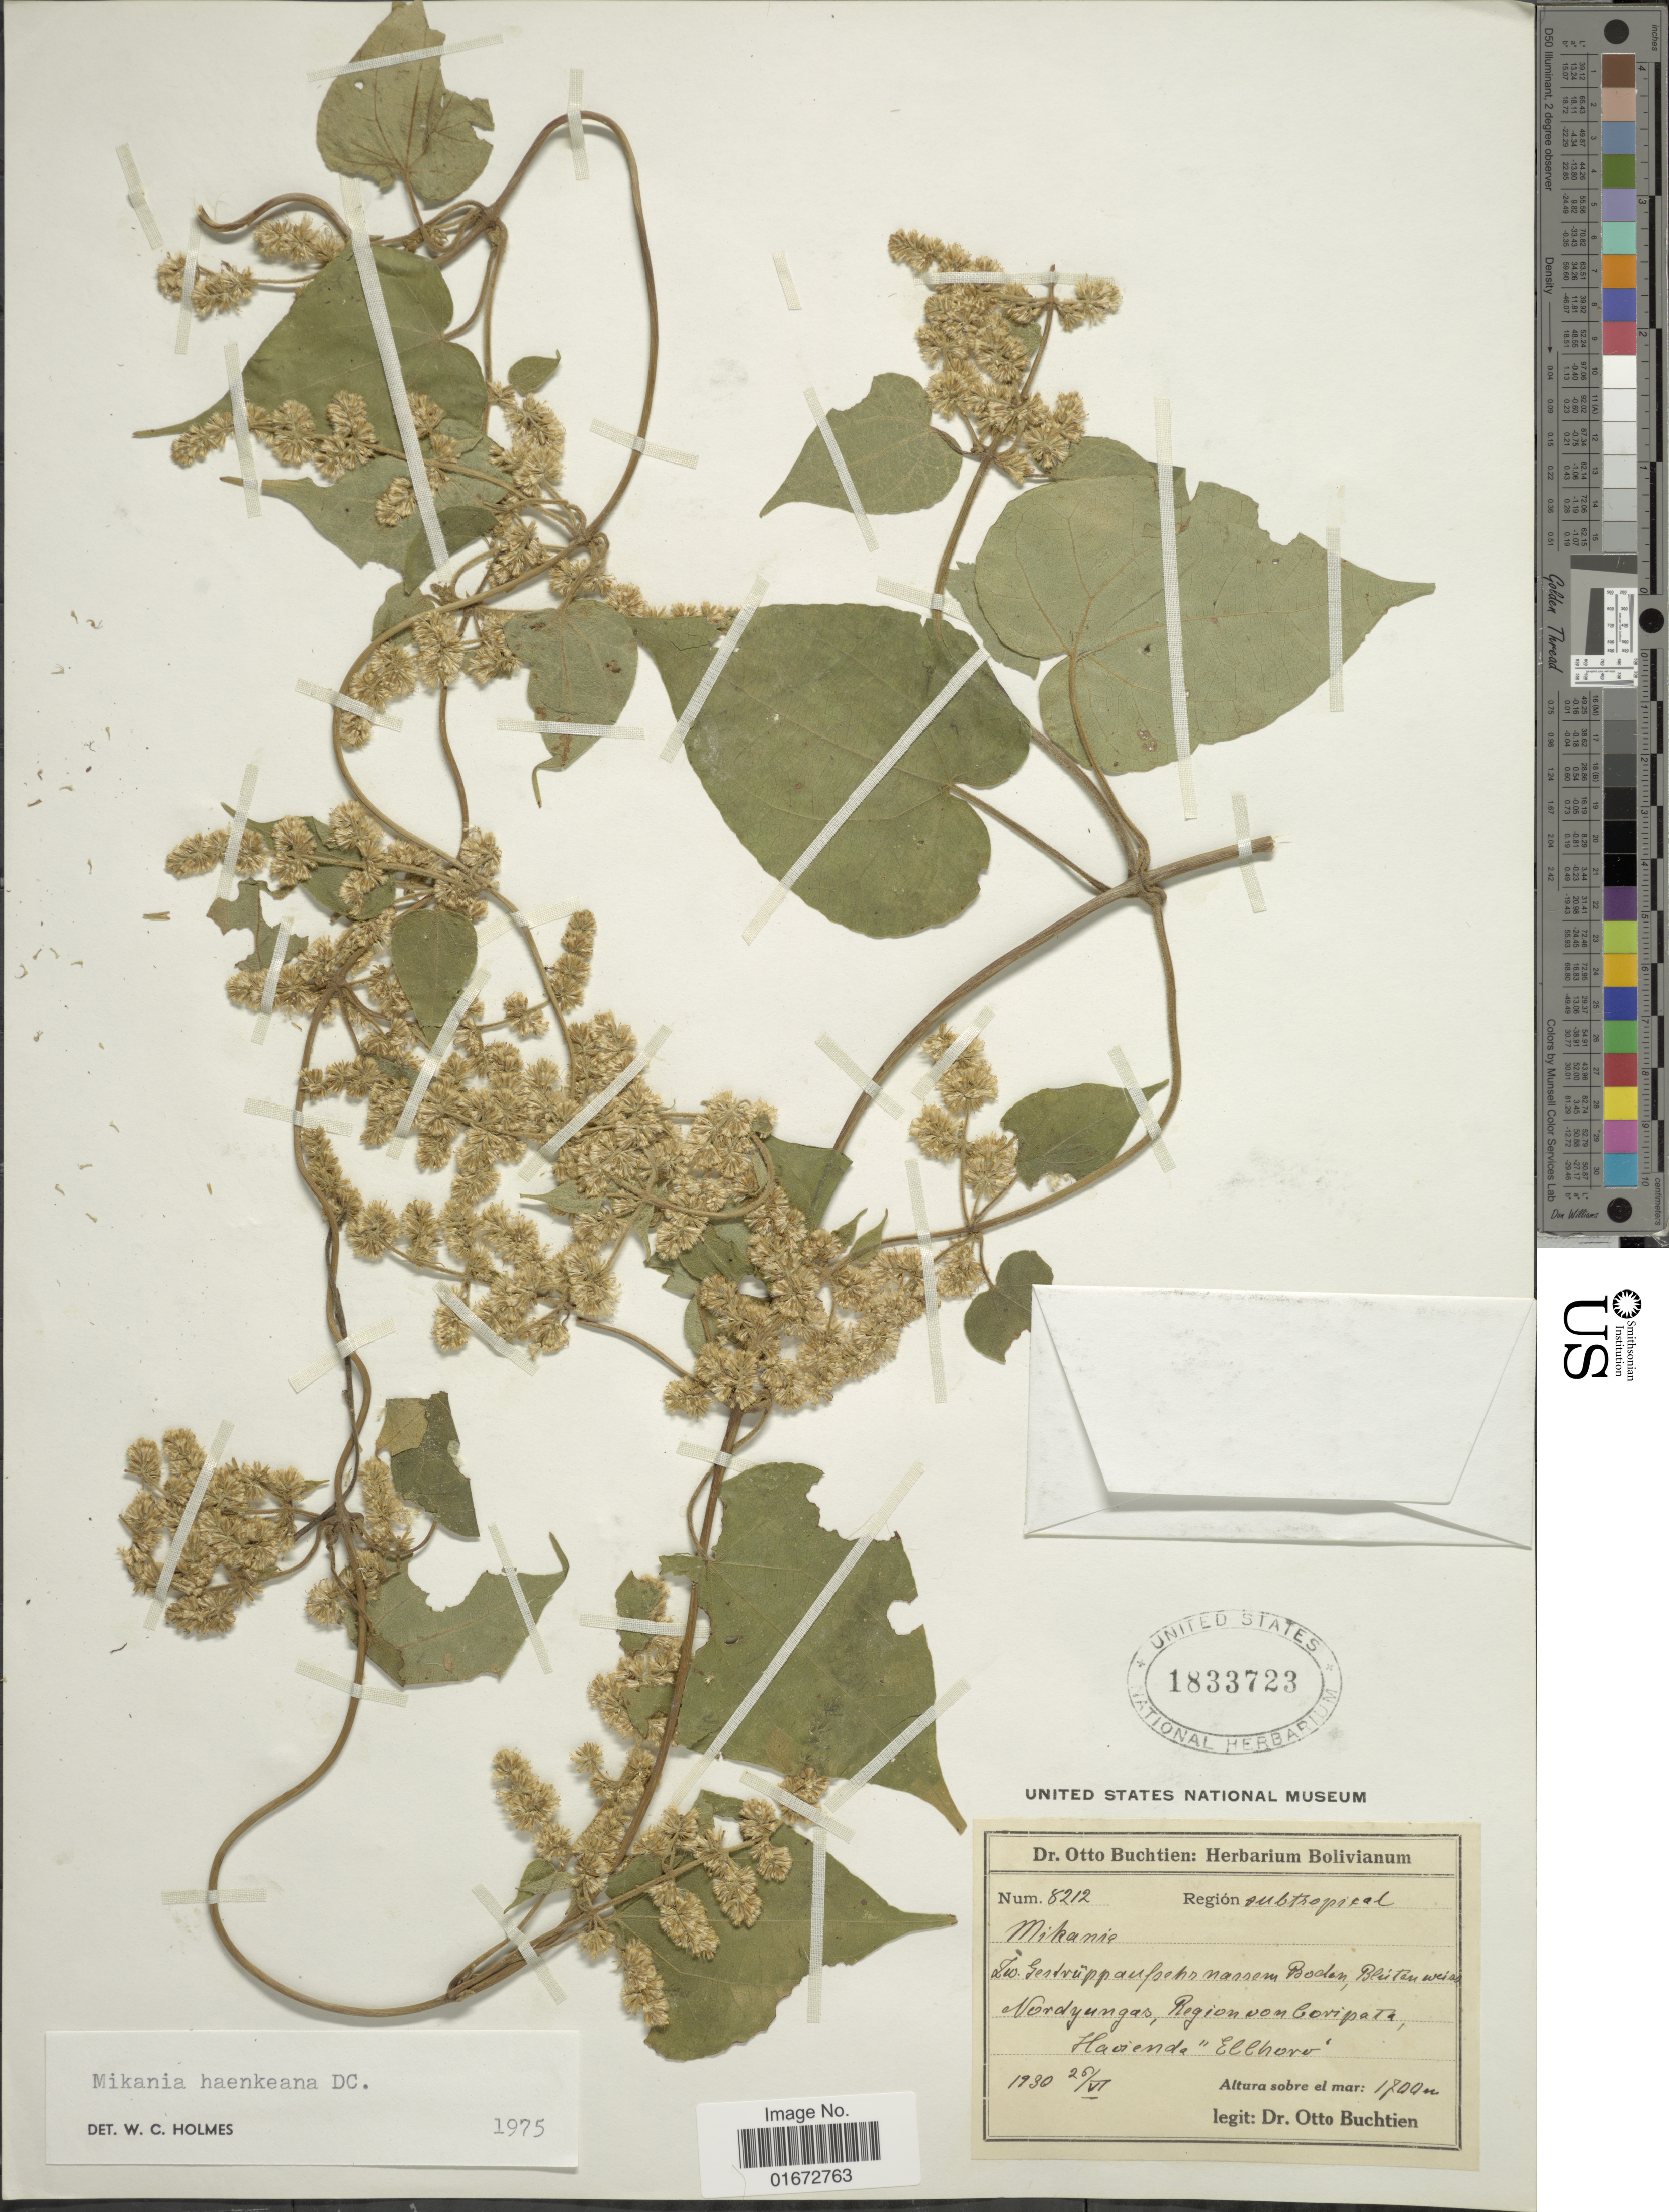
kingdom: Plantae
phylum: Tracheophyta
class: Magnoliopsida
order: Asterales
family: Asteraceae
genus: Mikania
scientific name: Mikania haenkeana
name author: DC.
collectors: O. Buchtien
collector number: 8212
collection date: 1930-06-26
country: Bolivia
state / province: La Paz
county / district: Nor Yungas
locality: Región subtropical. Region Coripata, Hacienda ": Ellhoro"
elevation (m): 1700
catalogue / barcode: US 1833723